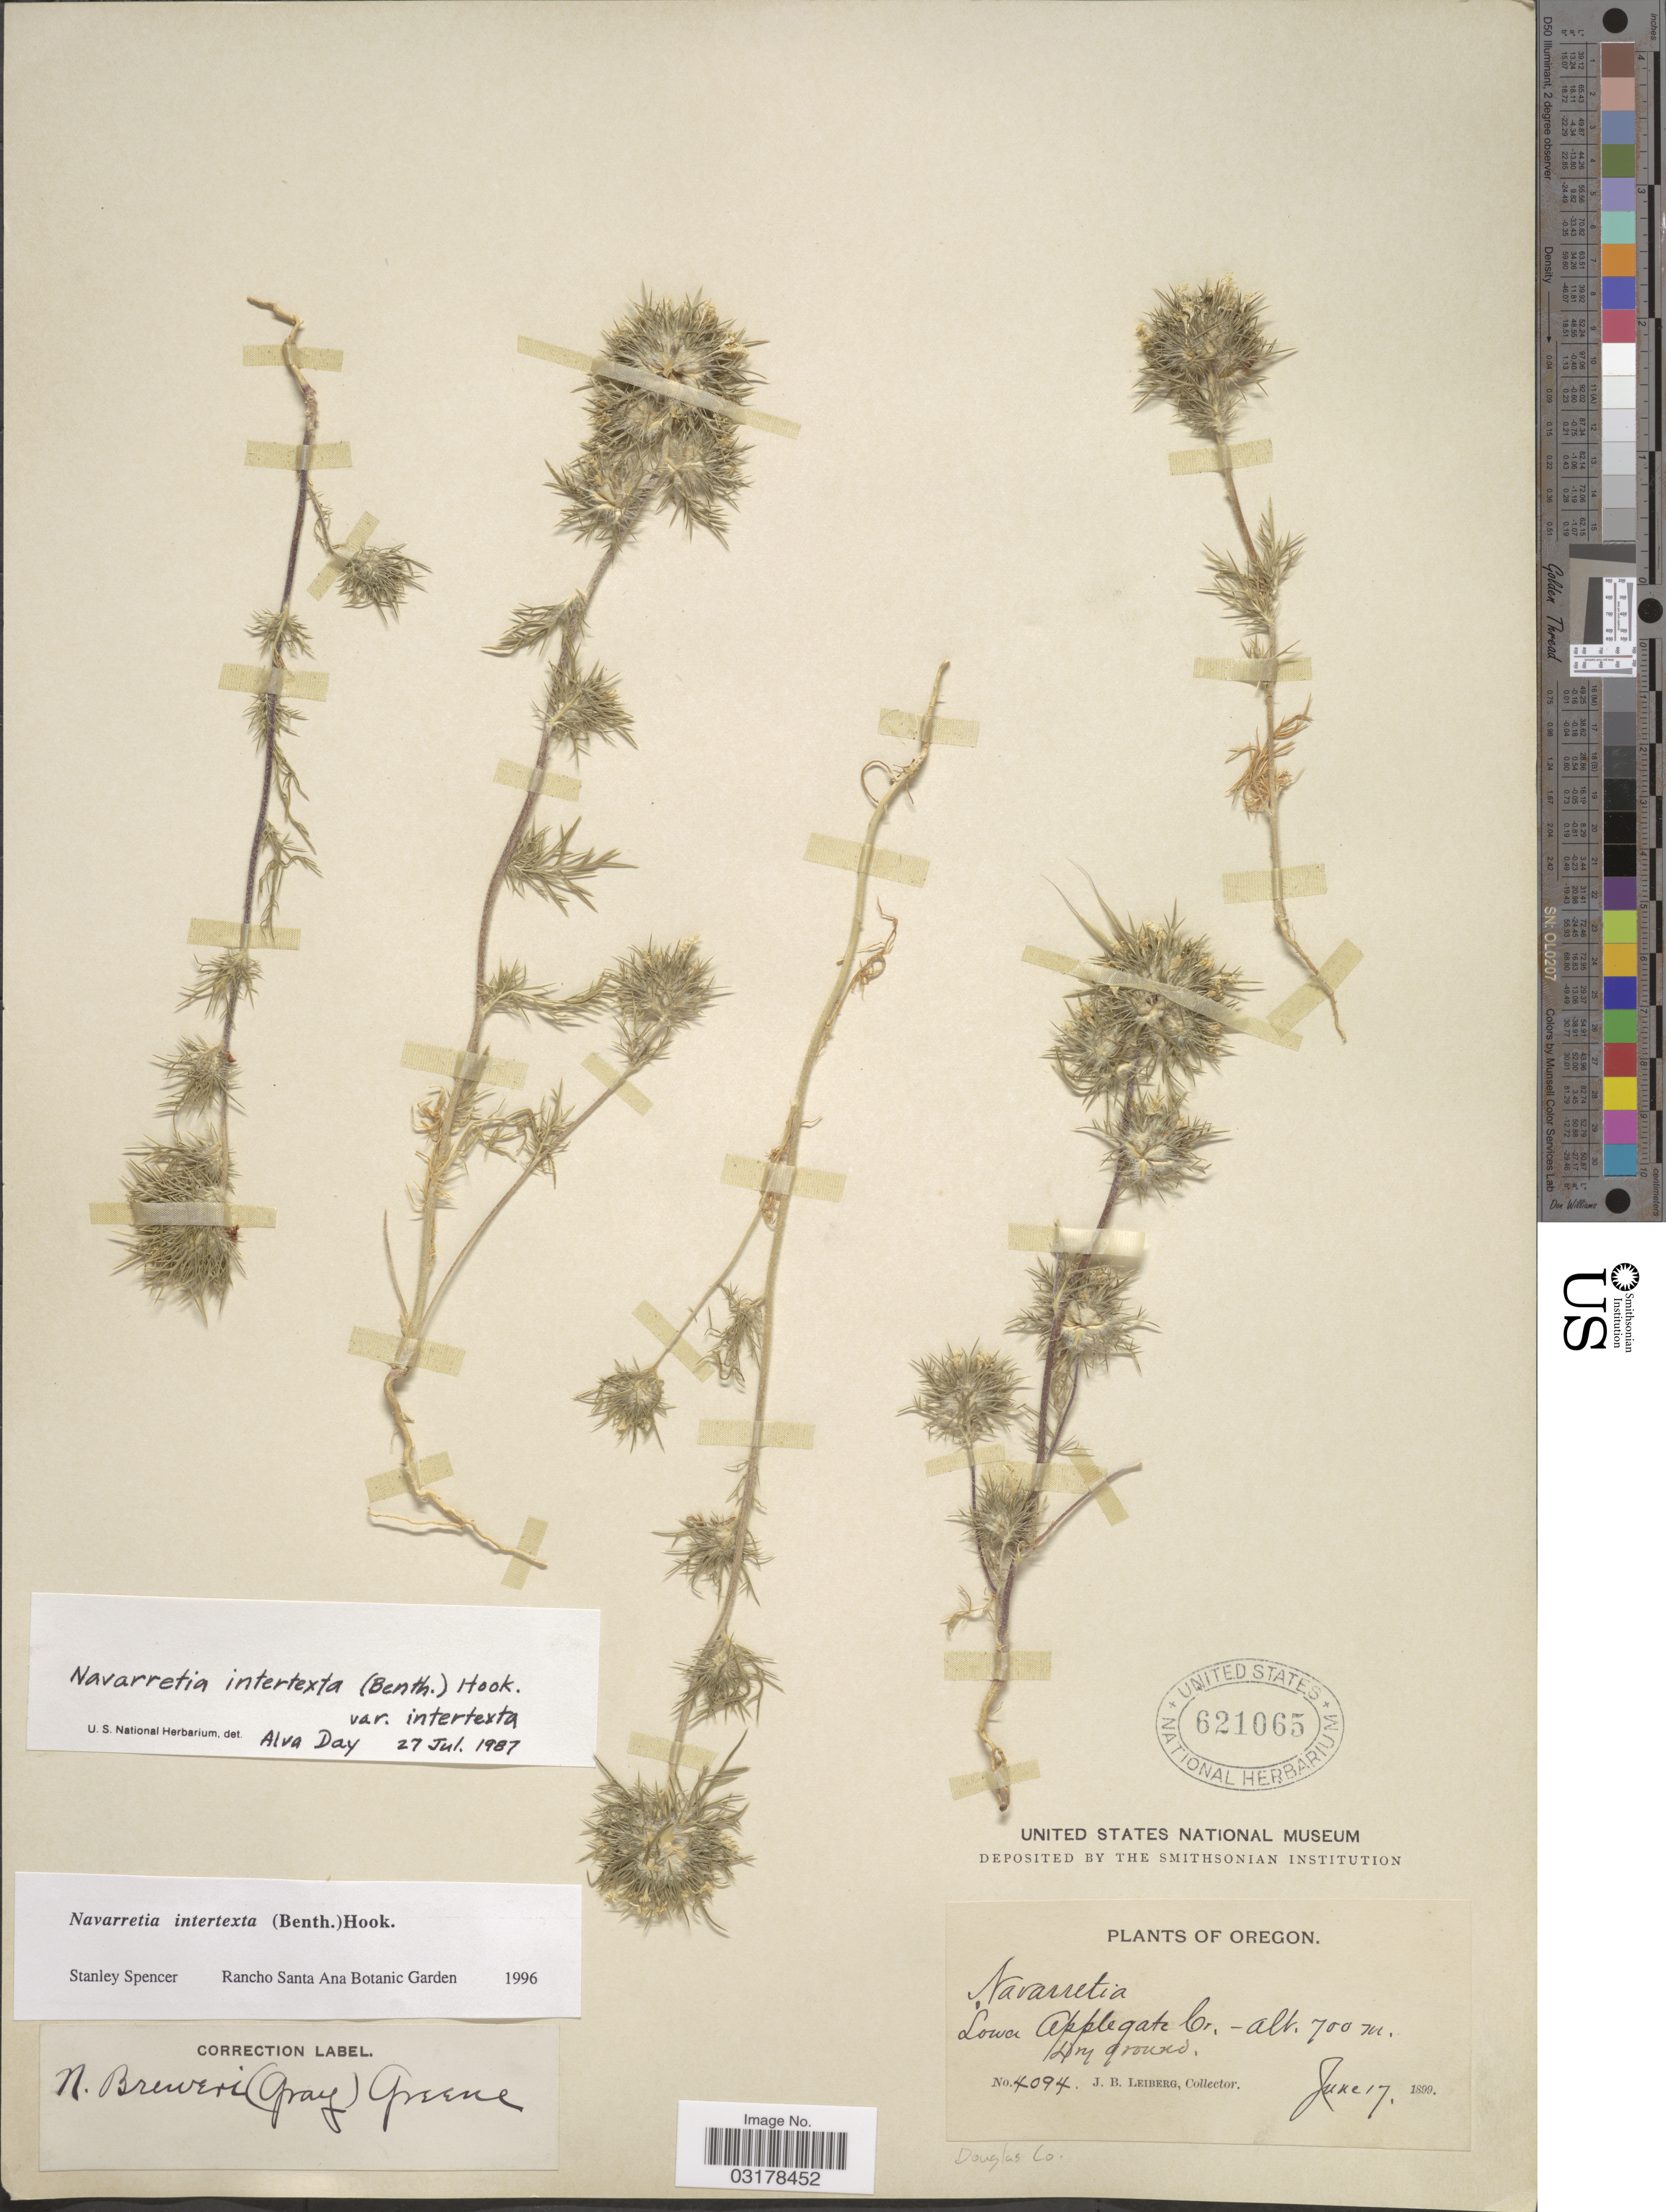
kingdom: Plantae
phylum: Tracheophyta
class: Magnoliopsida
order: Ericales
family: Polemoniaceae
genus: Navarretia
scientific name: Navarretia intertexta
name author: (Benth.) Hook.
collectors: J. B. Leiberg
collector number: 4094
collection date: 1899-06-17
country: United States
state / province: Oregon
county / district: Douglas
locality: Lower Applegate Cr. Douglas Co.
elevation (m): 700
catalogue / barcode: US 621065